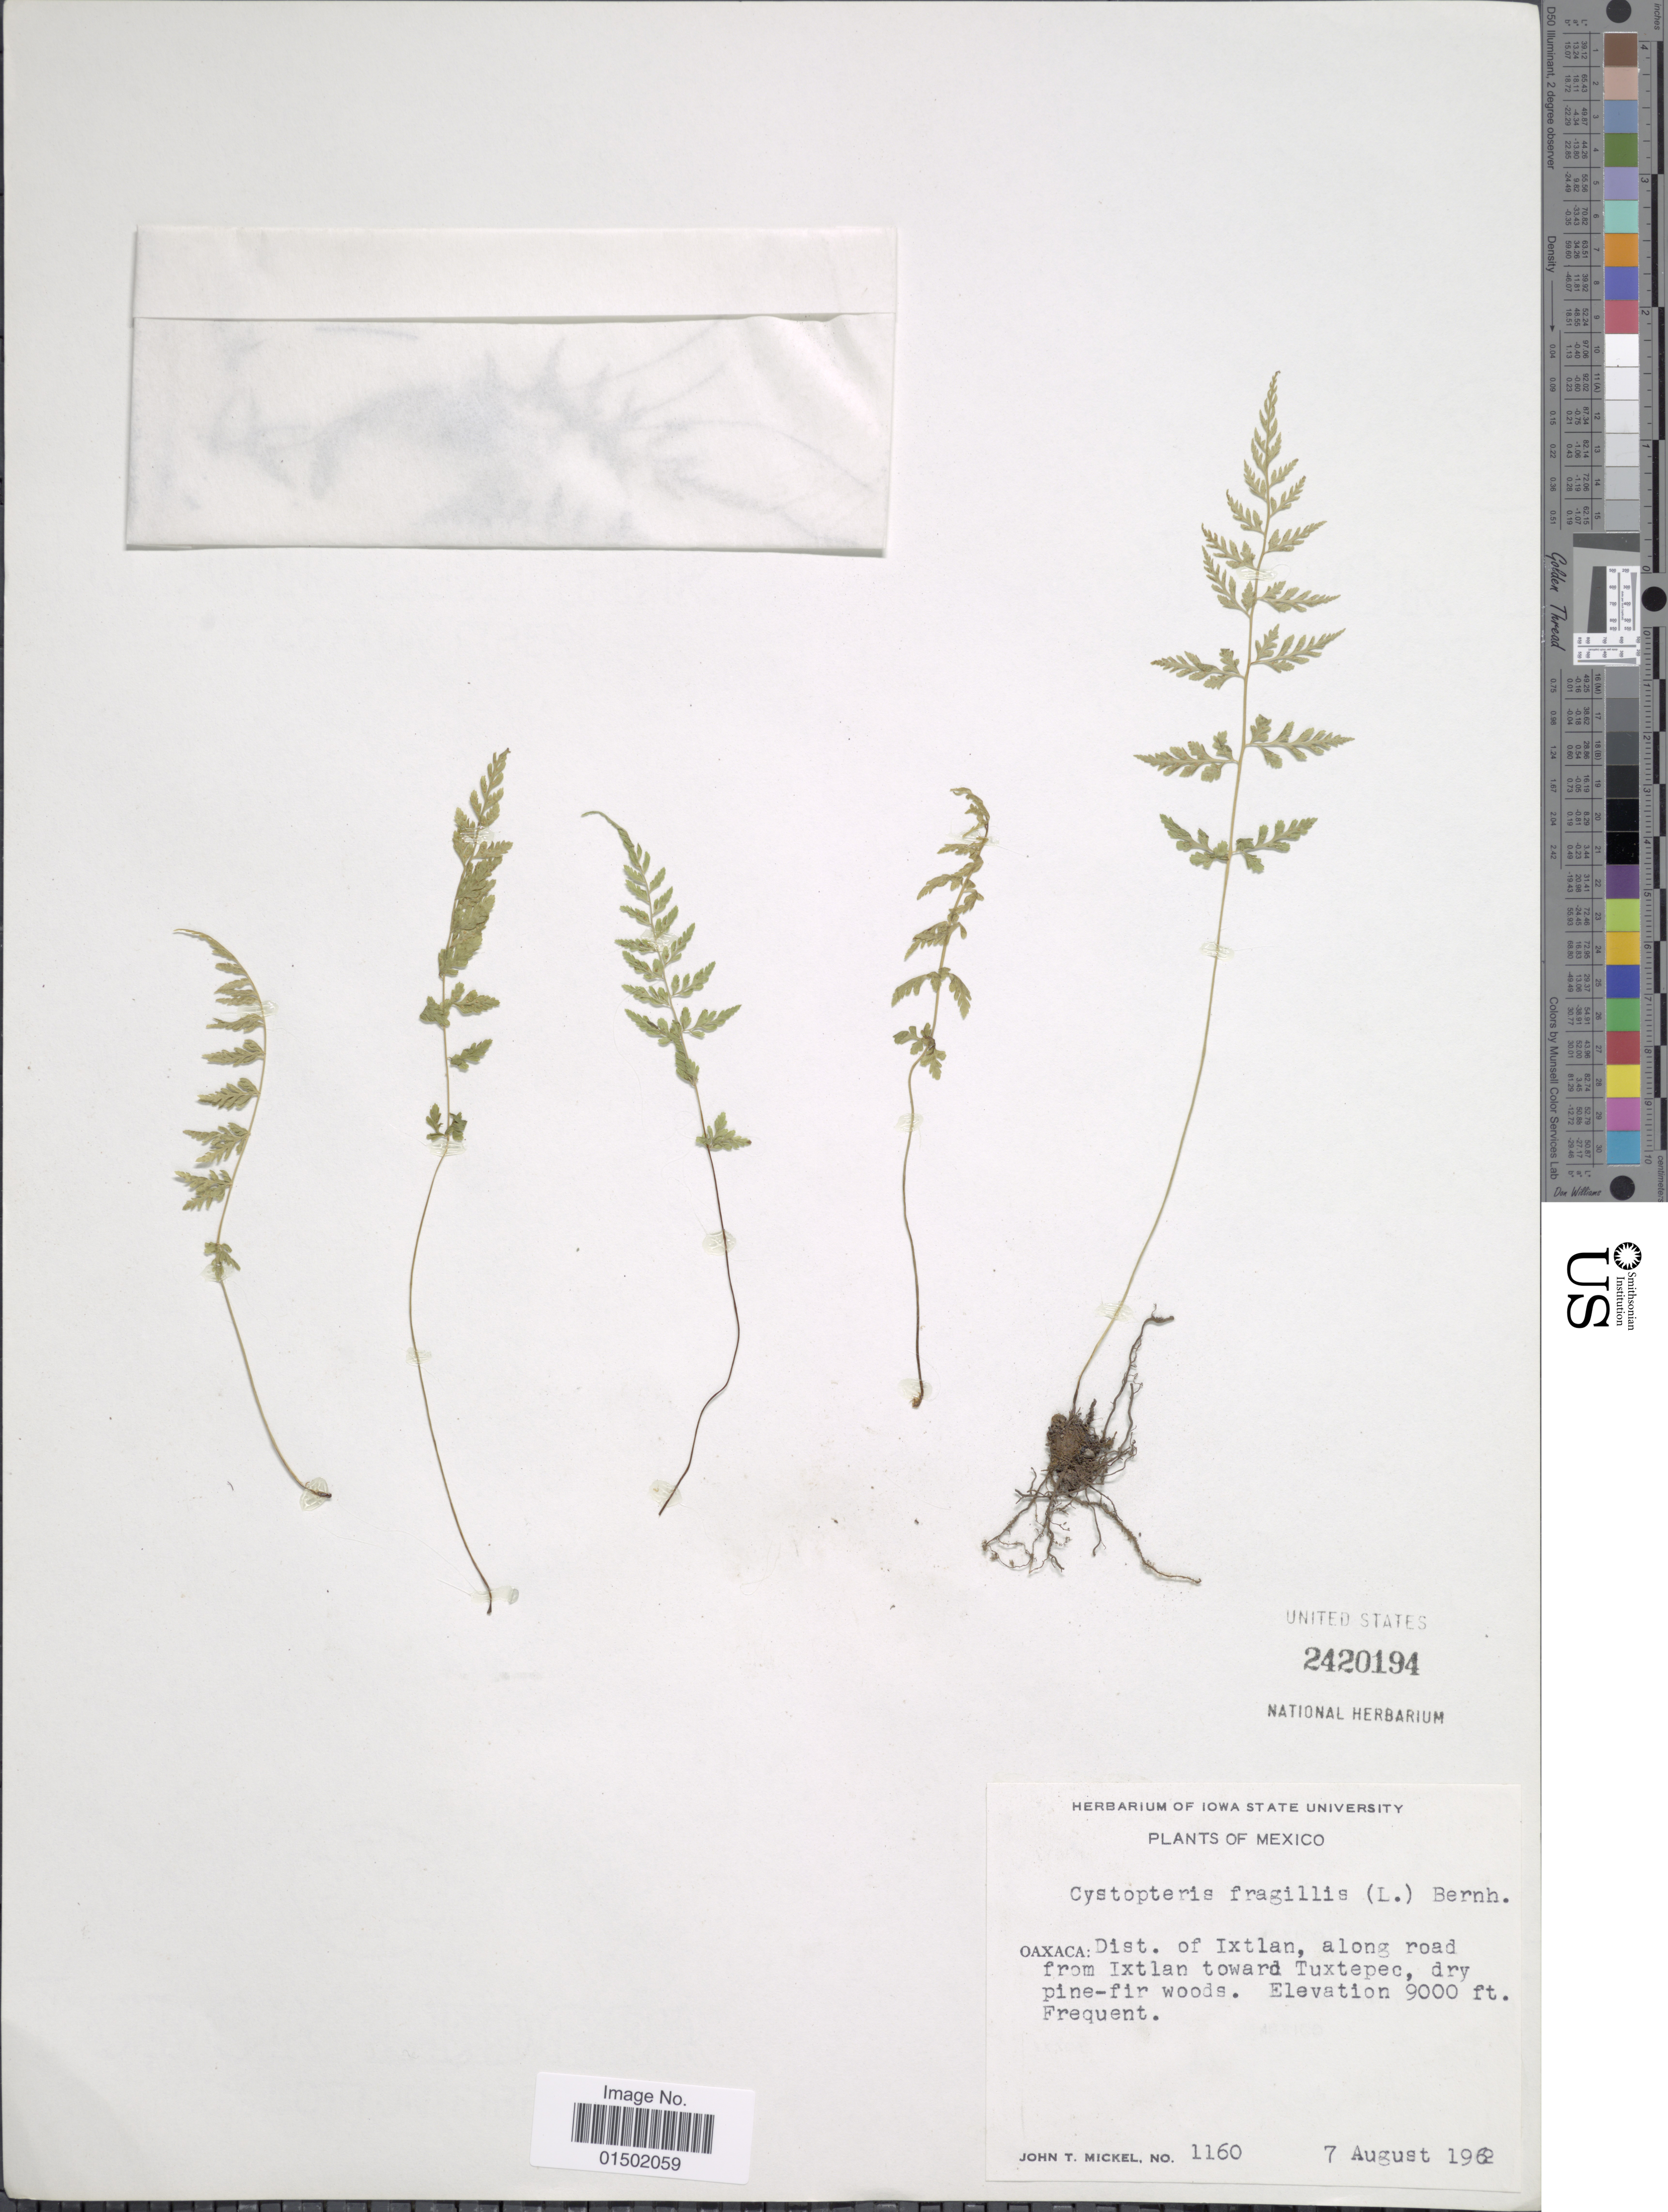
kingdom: Plantae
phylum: Tracheophyta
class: Polypodiopsida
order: Polypodiales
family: Cystopteridaceae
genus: Cystopteris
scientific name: Cystopteris fragilis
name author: (L.) Bernh.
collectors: J. T. Mickel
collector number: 1160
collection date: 1962-08-07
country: Mexico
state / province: Oaxaca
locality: Dist. of Ixtlan, along road from Ixtlan toward Tuxtepec, dry pine-fir woods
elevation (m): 2743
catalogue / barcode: US 2420194